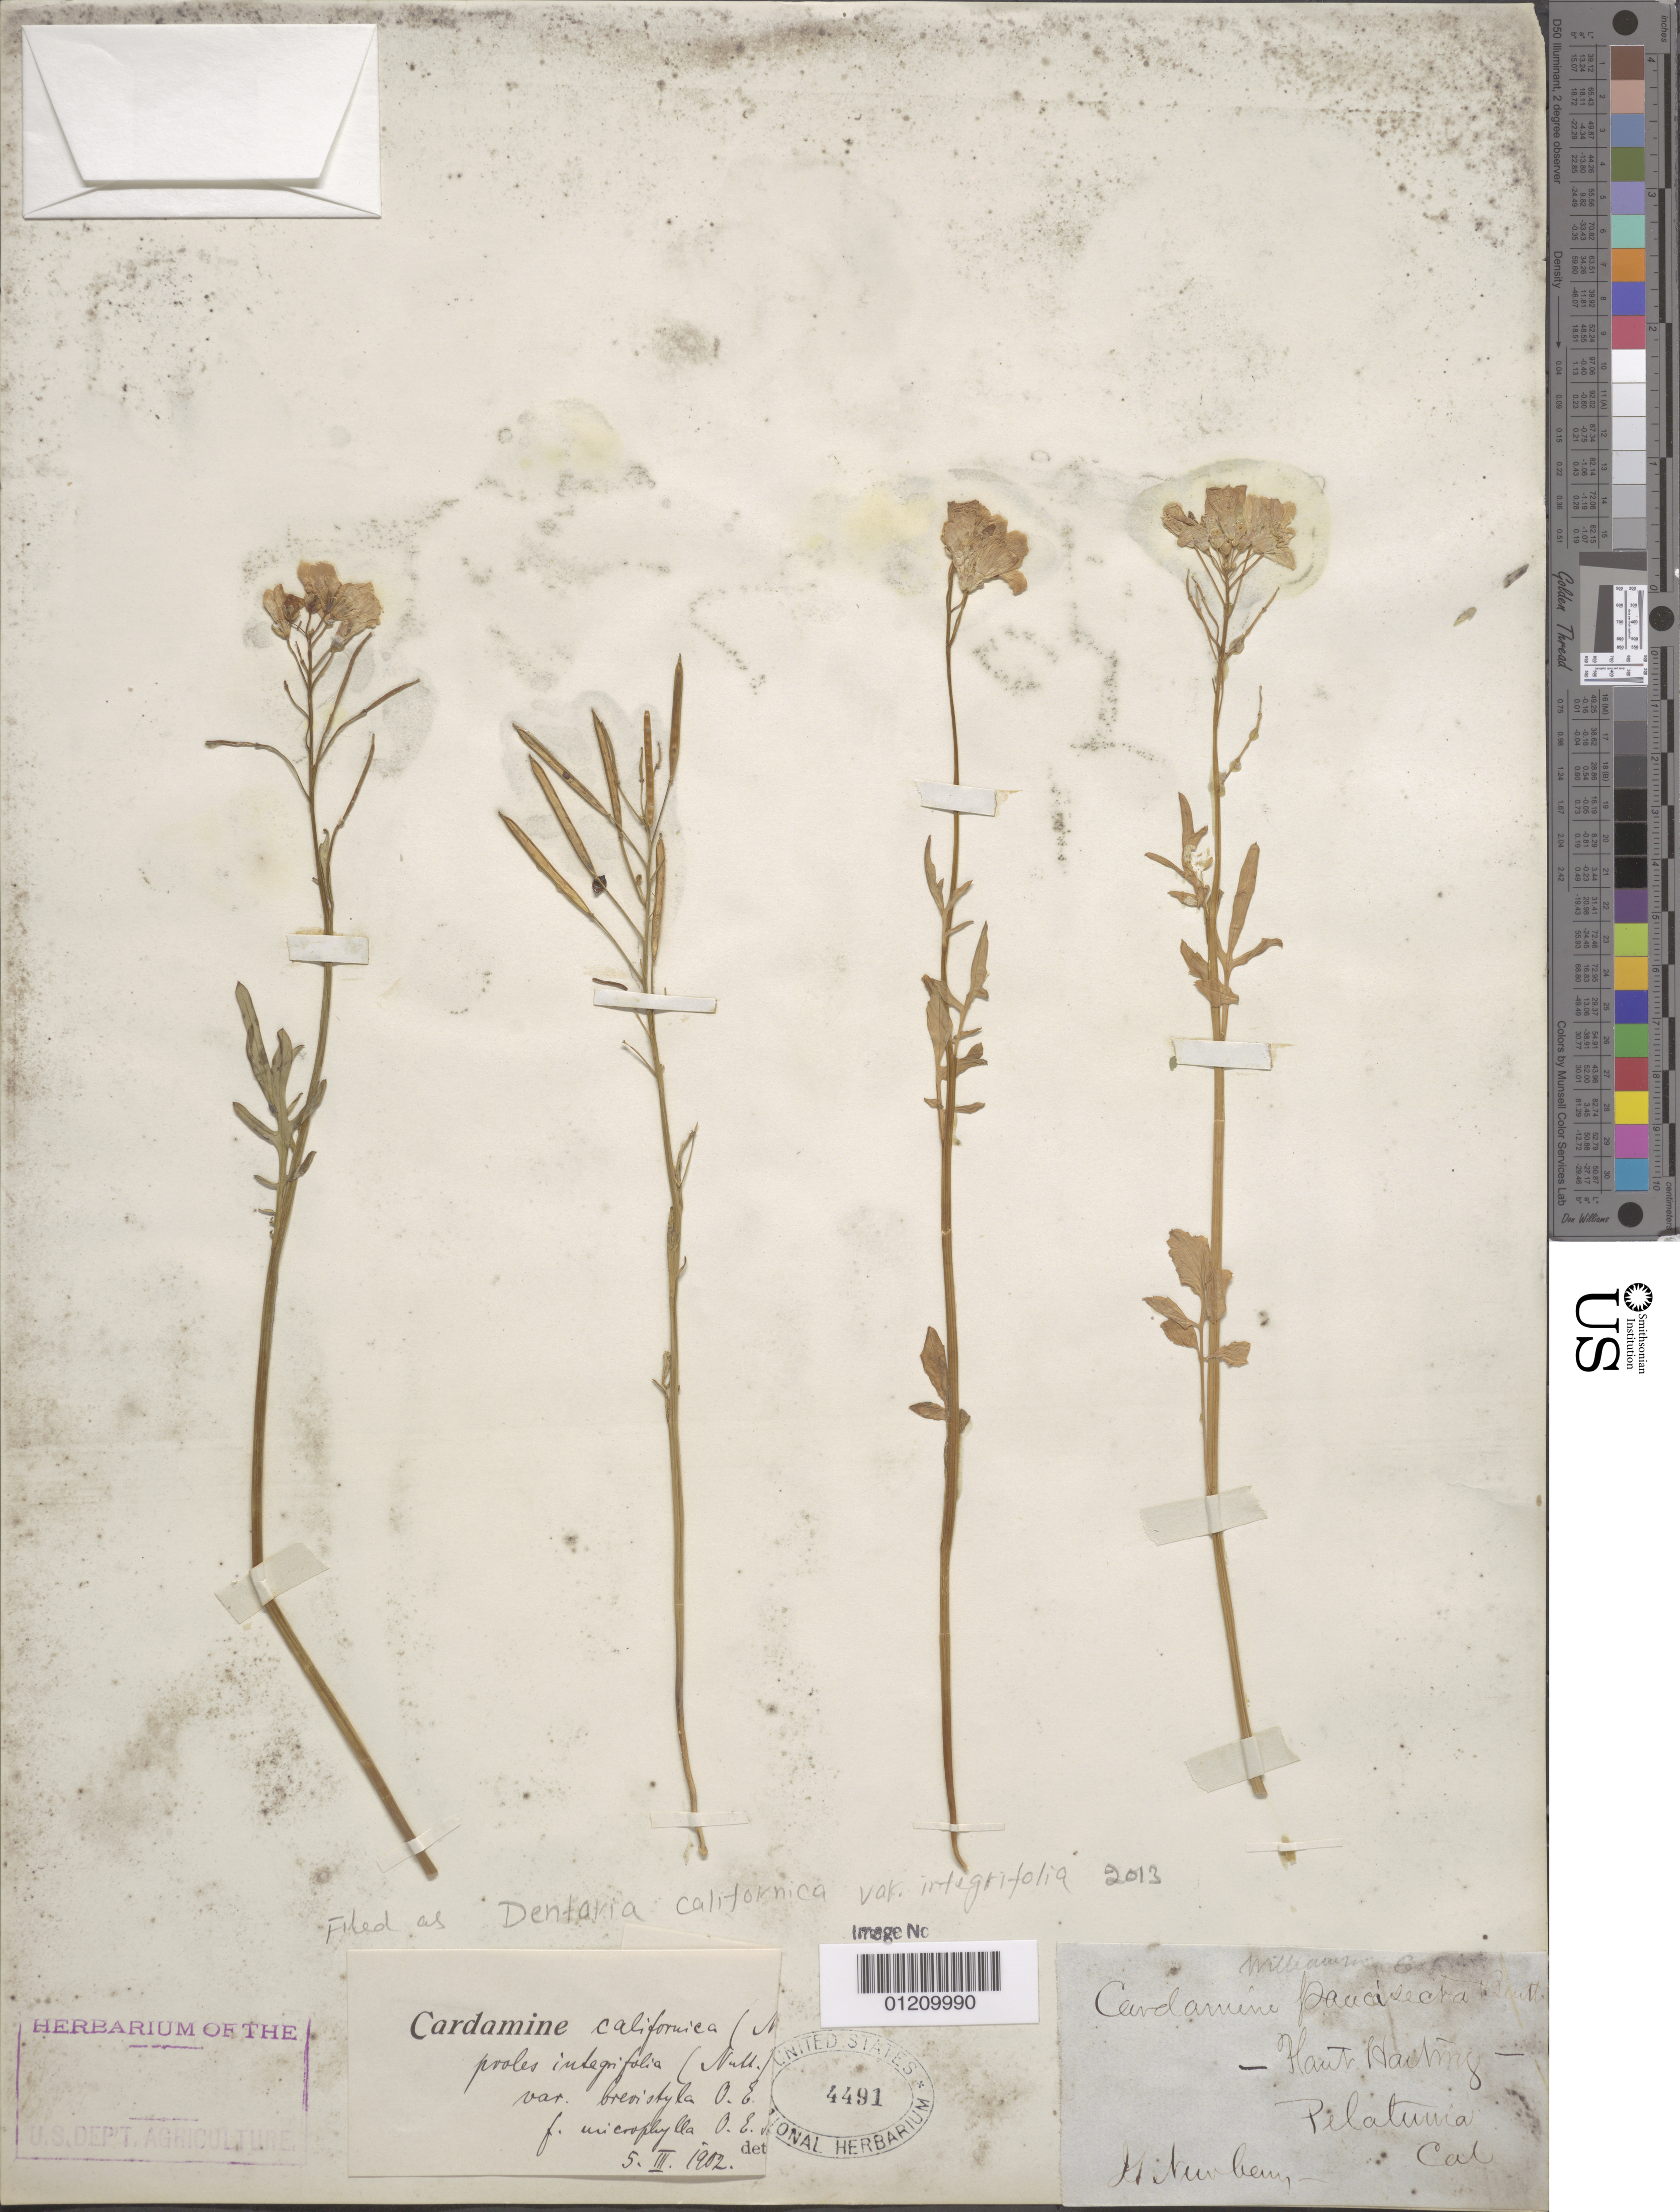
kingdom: Plantae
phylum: Tracheophyta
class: Magnoliopsida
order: Brassicales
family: Brassicaceae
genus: Dentaria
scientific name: Dentaria californica var. integrifolia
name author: (Nutt.) Detling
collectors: J. S. Newberry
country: United States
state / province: California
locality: Petaluma.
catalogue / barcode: US 4491